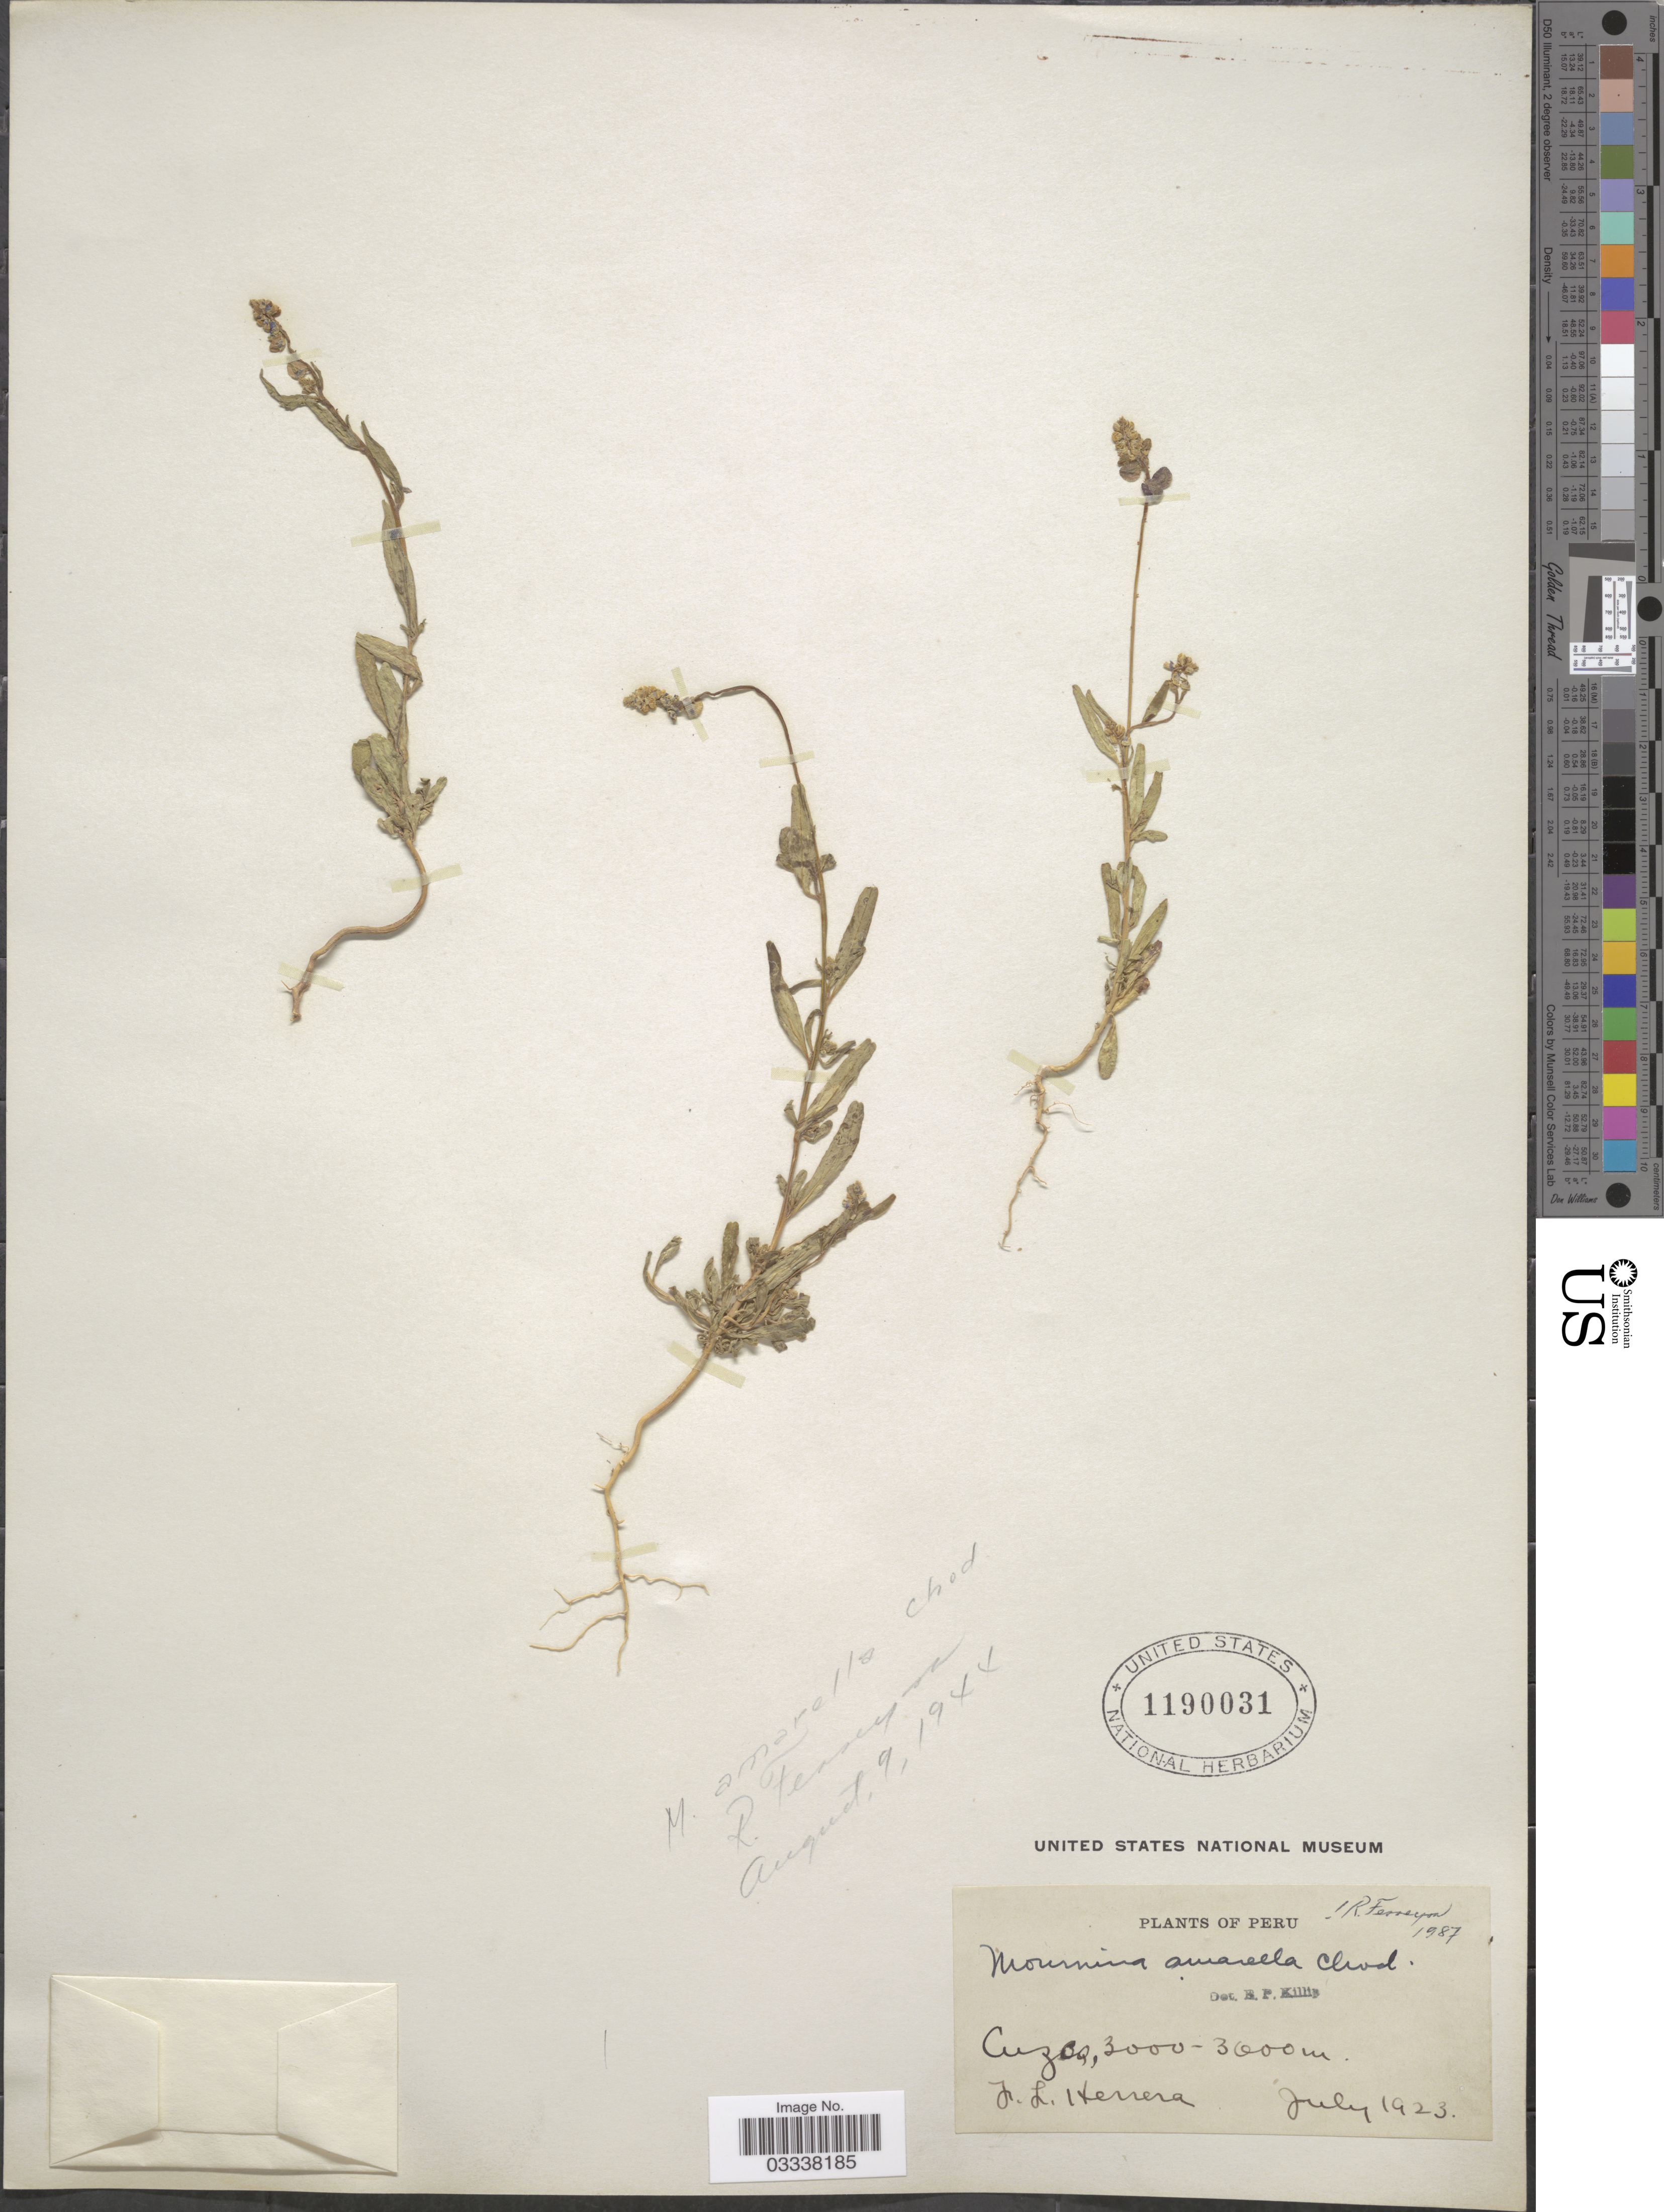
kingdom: Plantae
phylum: Tracheophyta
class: Magnoliopsida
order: Fabales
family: Polygalaceae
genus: Monnina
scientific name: Monnina amarella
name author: Chodat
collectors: F. L. Herrera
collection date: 1923-07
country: Peru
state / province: Cusco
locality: Cuzco.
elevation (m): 3000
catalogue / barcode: US 1190031